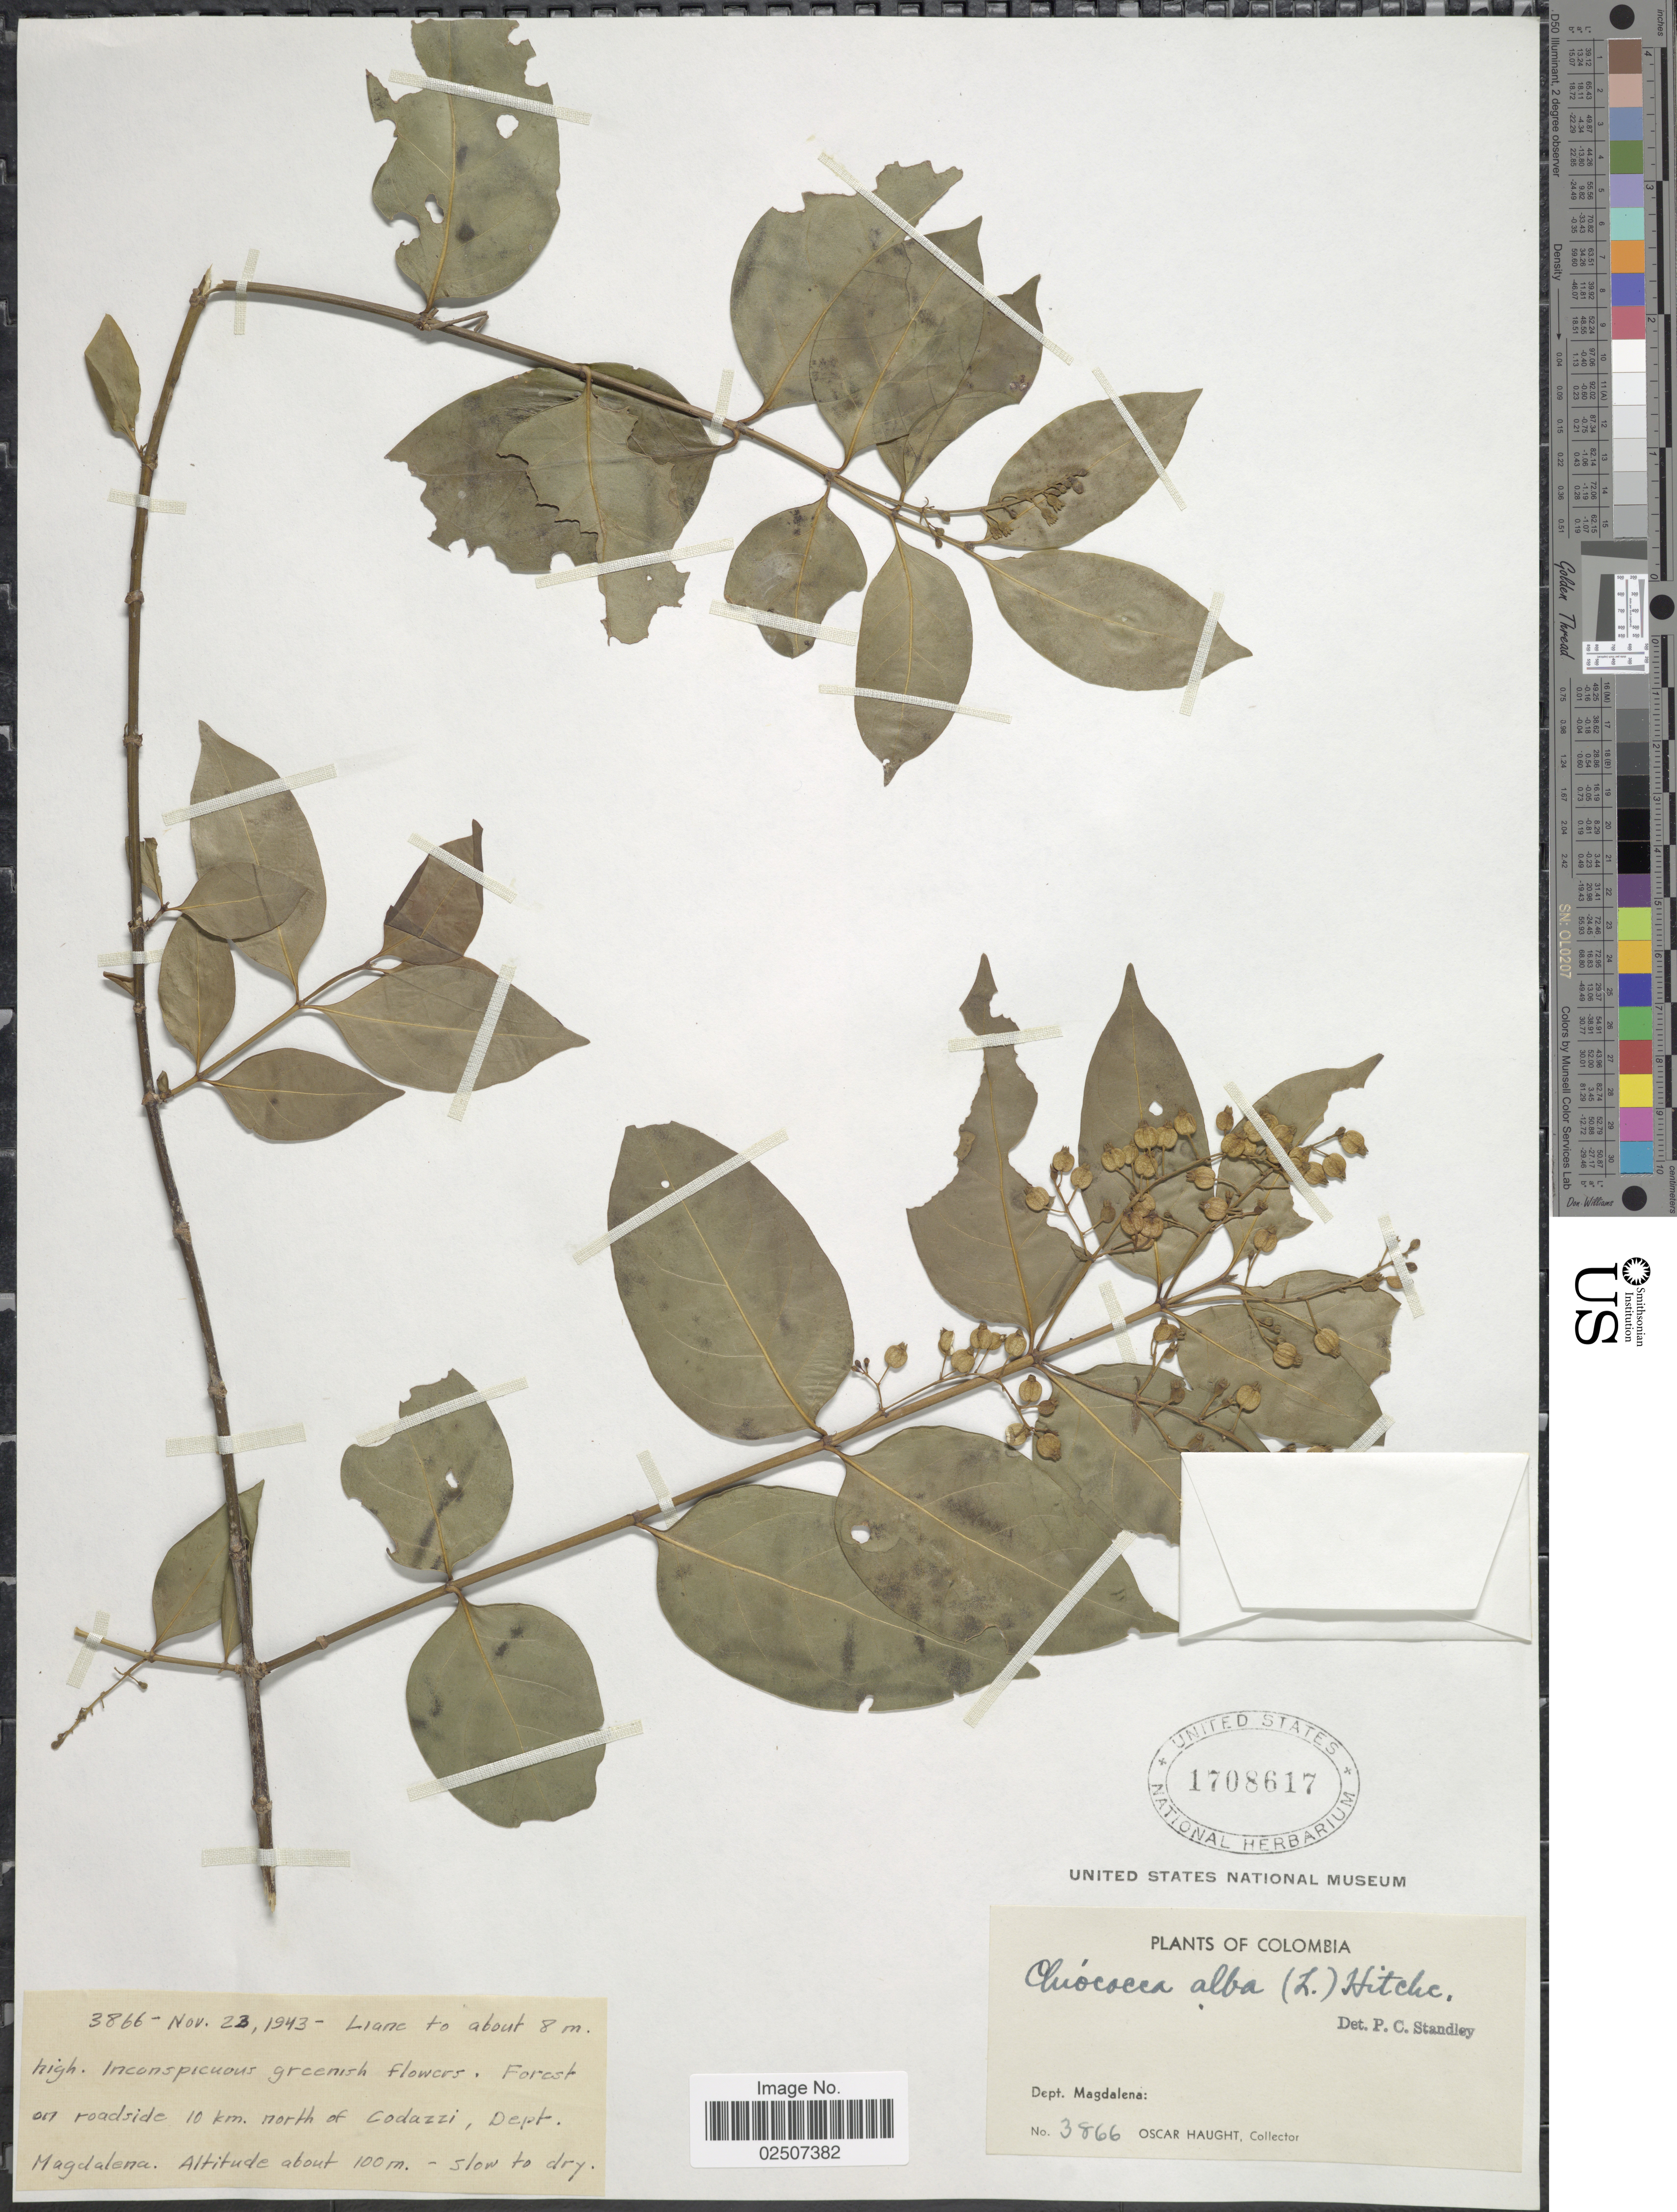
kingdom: Plantae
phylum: Tracheophyta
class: Magnoliopsida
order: Gentianales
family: Rubiaceae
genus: Chiococca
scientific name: Chiococca alba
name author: (L.) Hitchc.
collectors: O. L. Haught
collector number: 3866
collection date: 1943-11-23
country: Colombia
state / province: Magdalena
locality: Forest on roadside 10 km. north of Codazzi, Dept. Magdalena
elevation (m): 100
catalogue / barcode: US 1708617